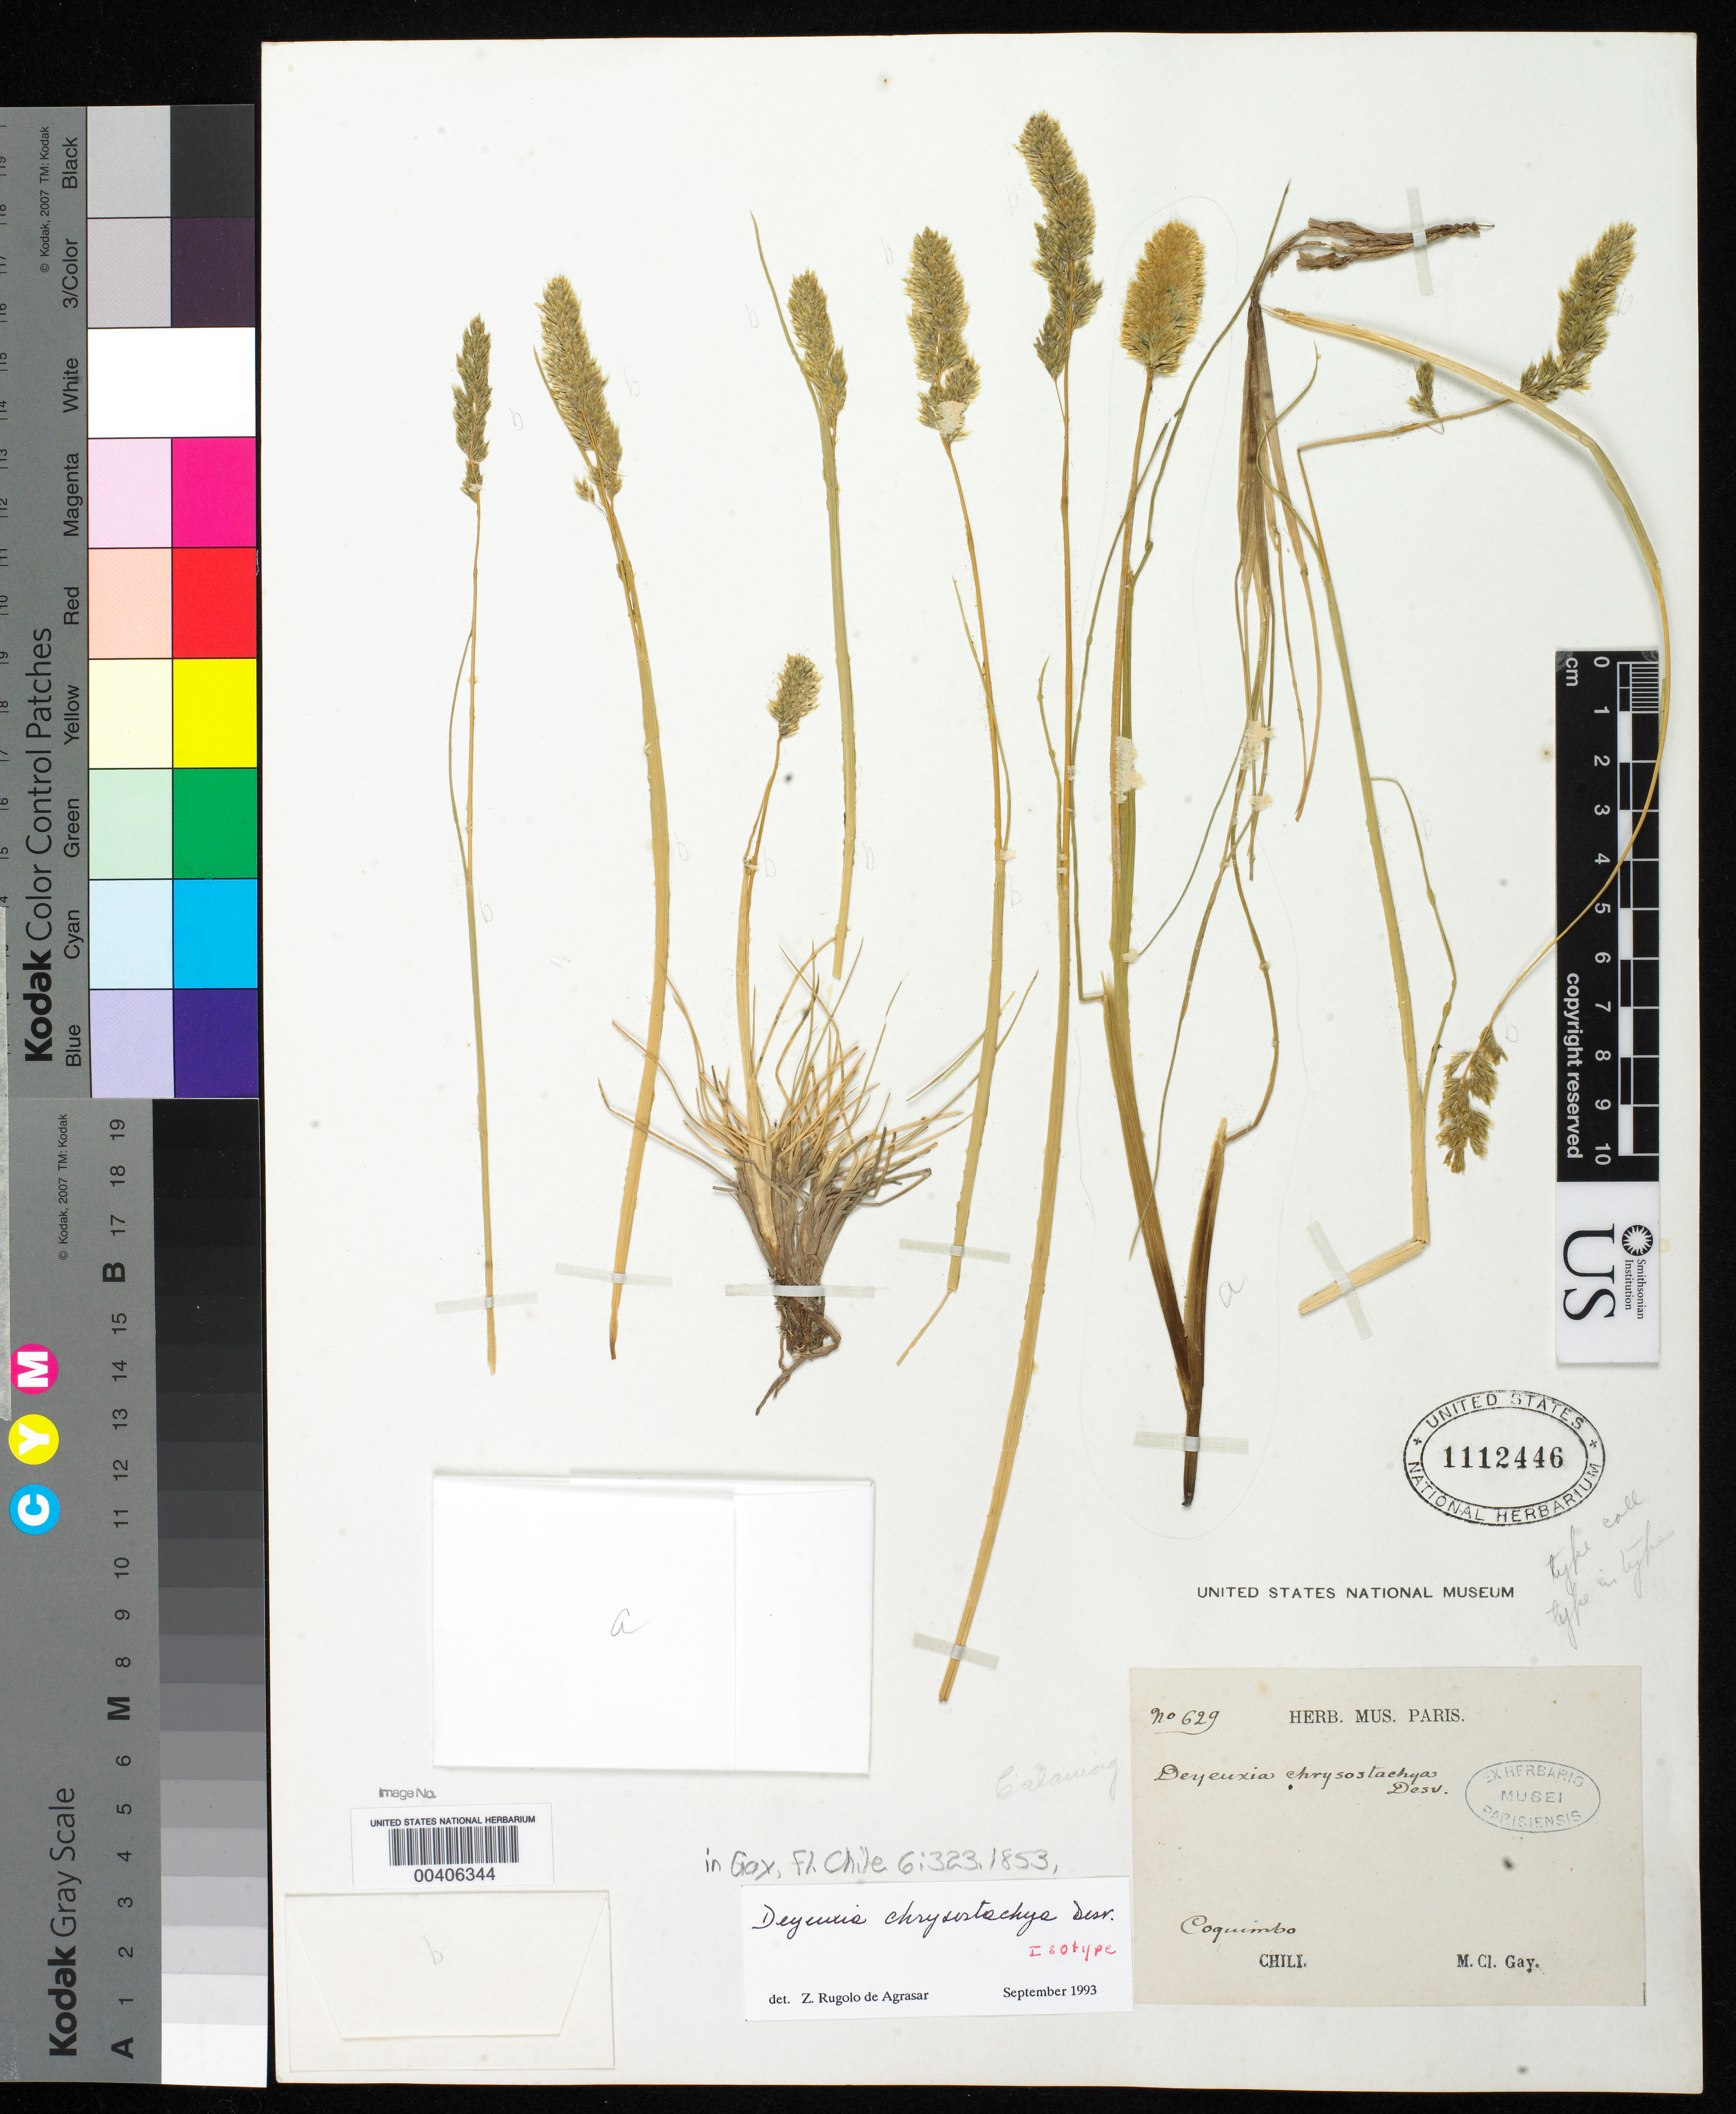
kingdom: Plantae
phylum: Tracheophyta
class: Liliopsida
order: Poales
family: Poaceae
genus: Deyeuxia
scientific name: Deyeuxia chrysostachya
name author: É. Desv. in Gay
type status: Isotype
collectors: C. Gay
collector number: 629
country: Chile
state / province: Coquimbo (IV)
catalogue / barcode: US 1112446